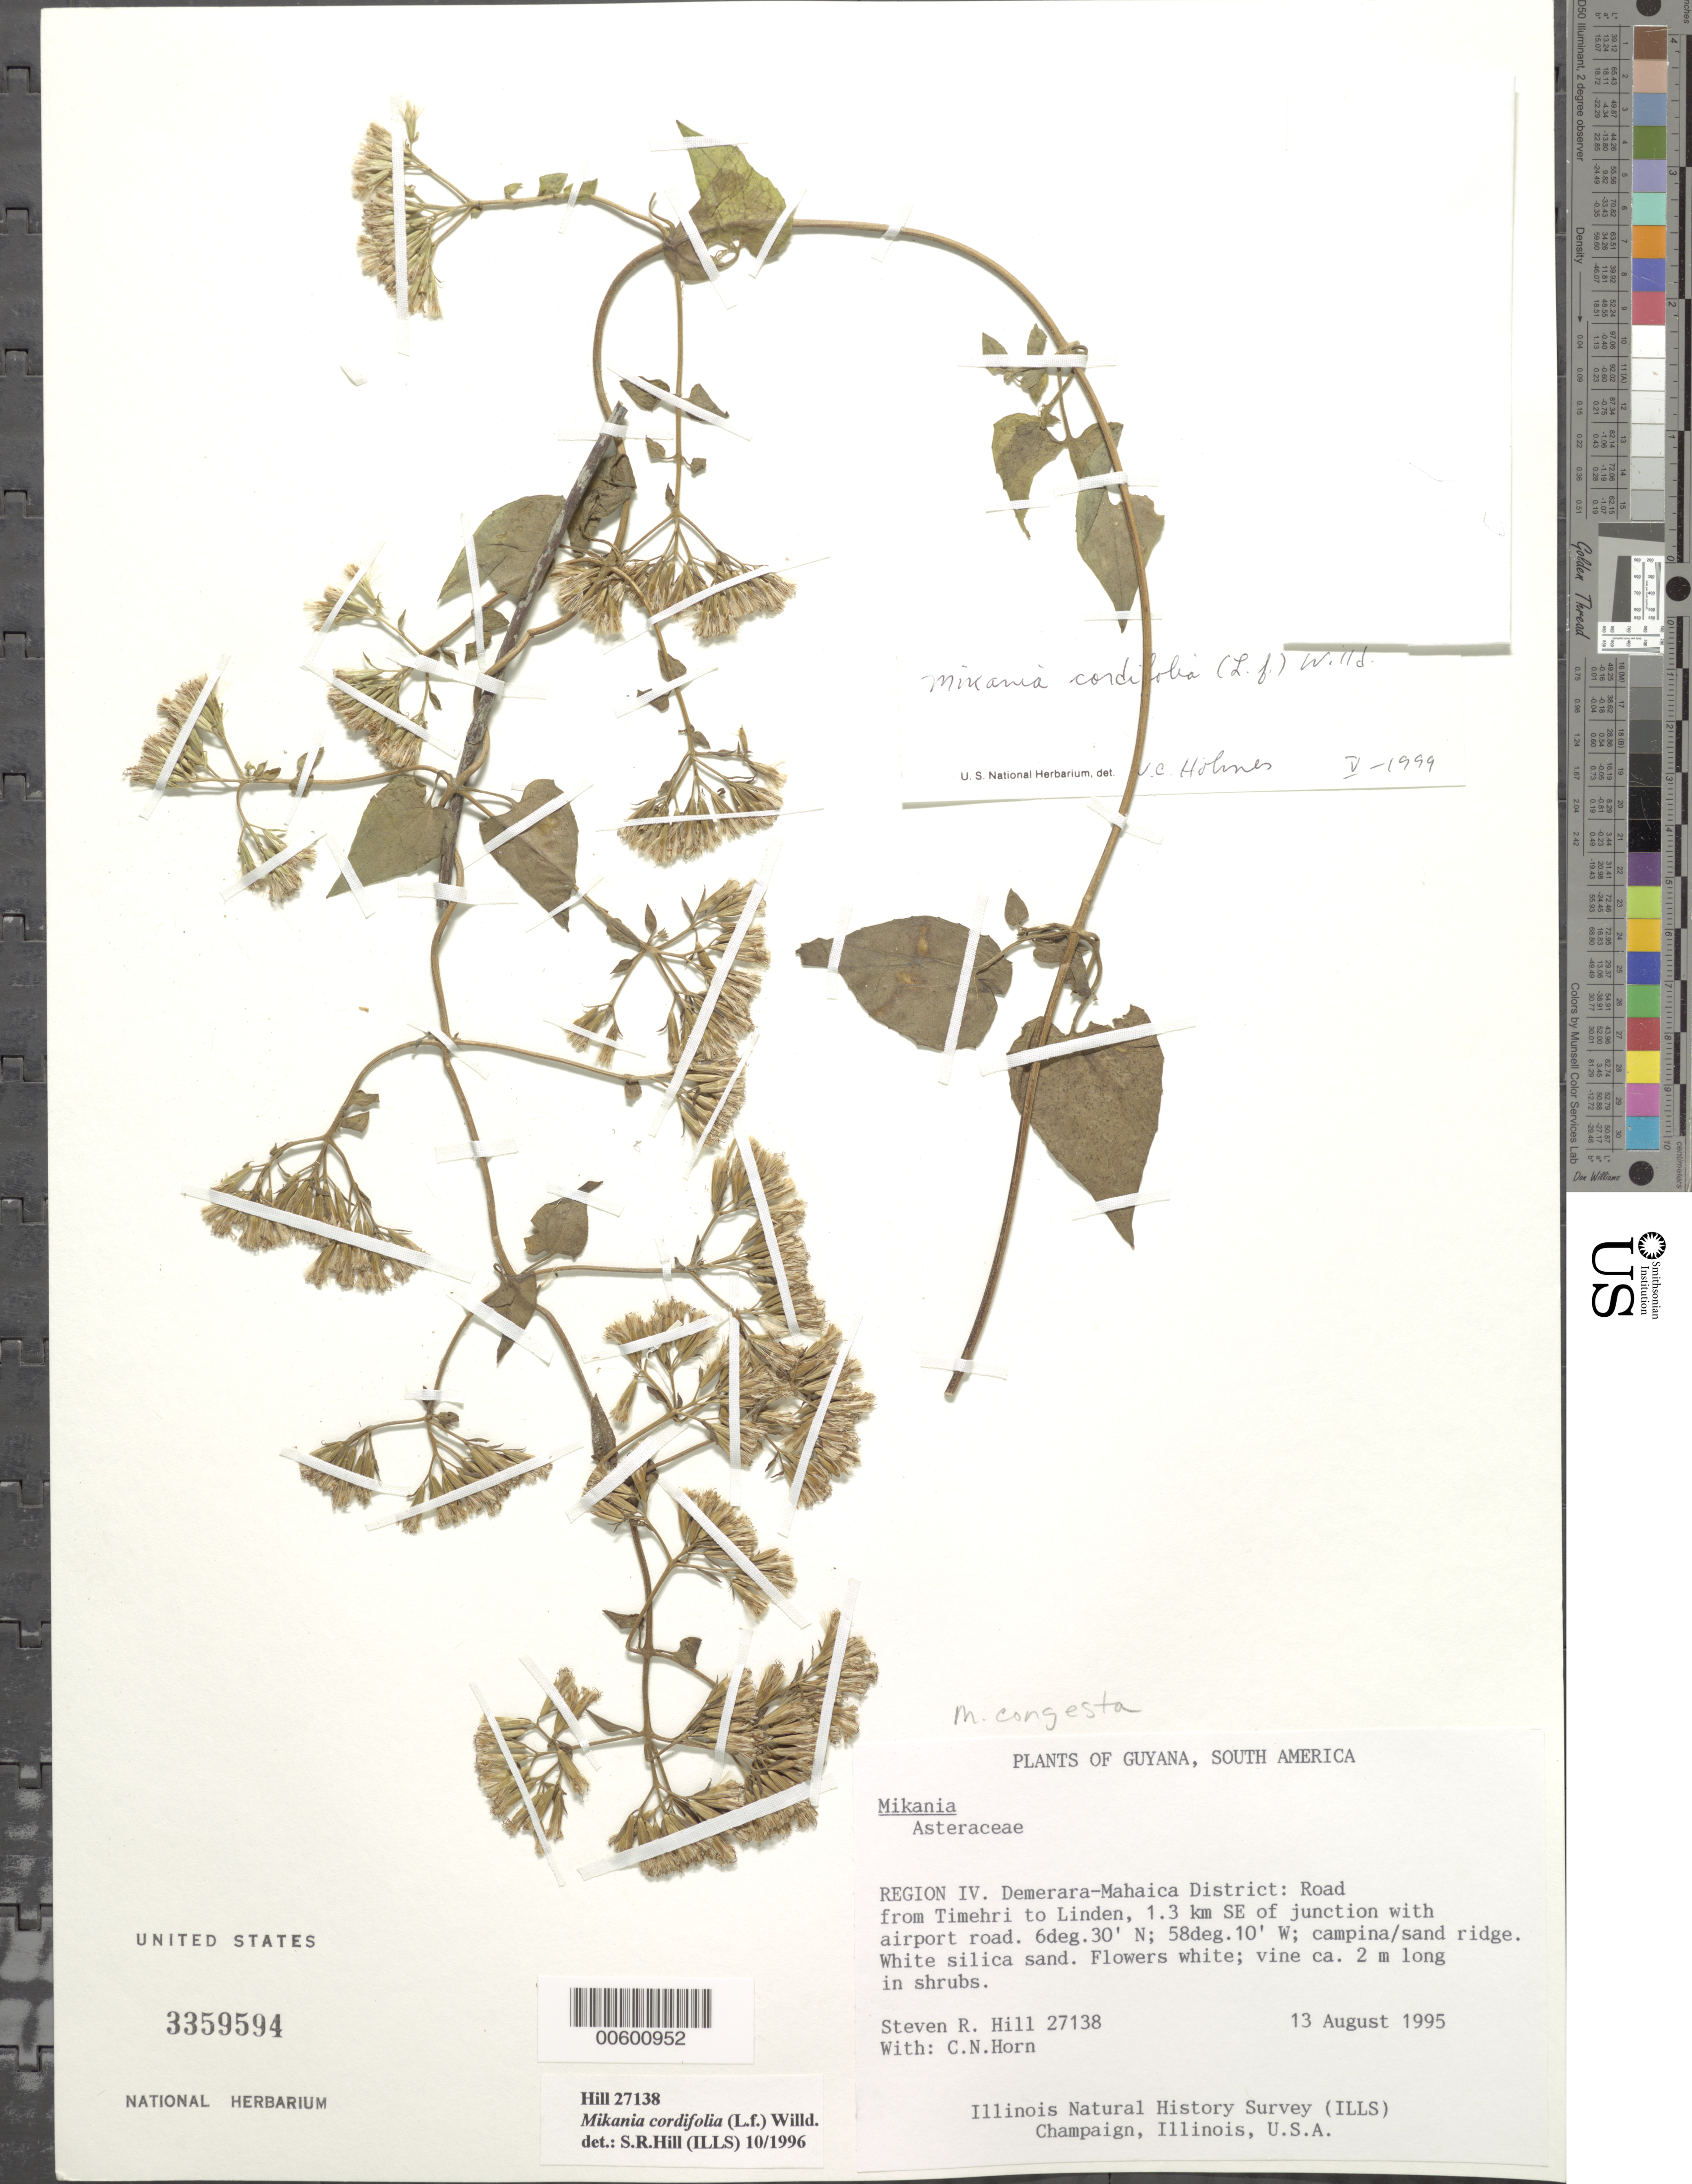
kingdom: Plantae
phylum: Tracheophyta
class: Magnoliopsida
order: Asterales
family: Asteraceae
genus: Mikania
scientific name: Mikania cordifolia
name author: (L. f.) Willd.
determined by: Holmes, W. C.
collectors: S. R. Hill & C. N. Horn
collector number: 27138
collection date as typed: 13-Aug-95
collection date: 1995-08-13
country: Guyana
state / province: Demerara-Mahaica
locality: Timehri to Linden road, 1.3 km SE of junc. with airport road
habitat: Campina/sand ridge, white silica sand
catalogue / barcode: US 3359594